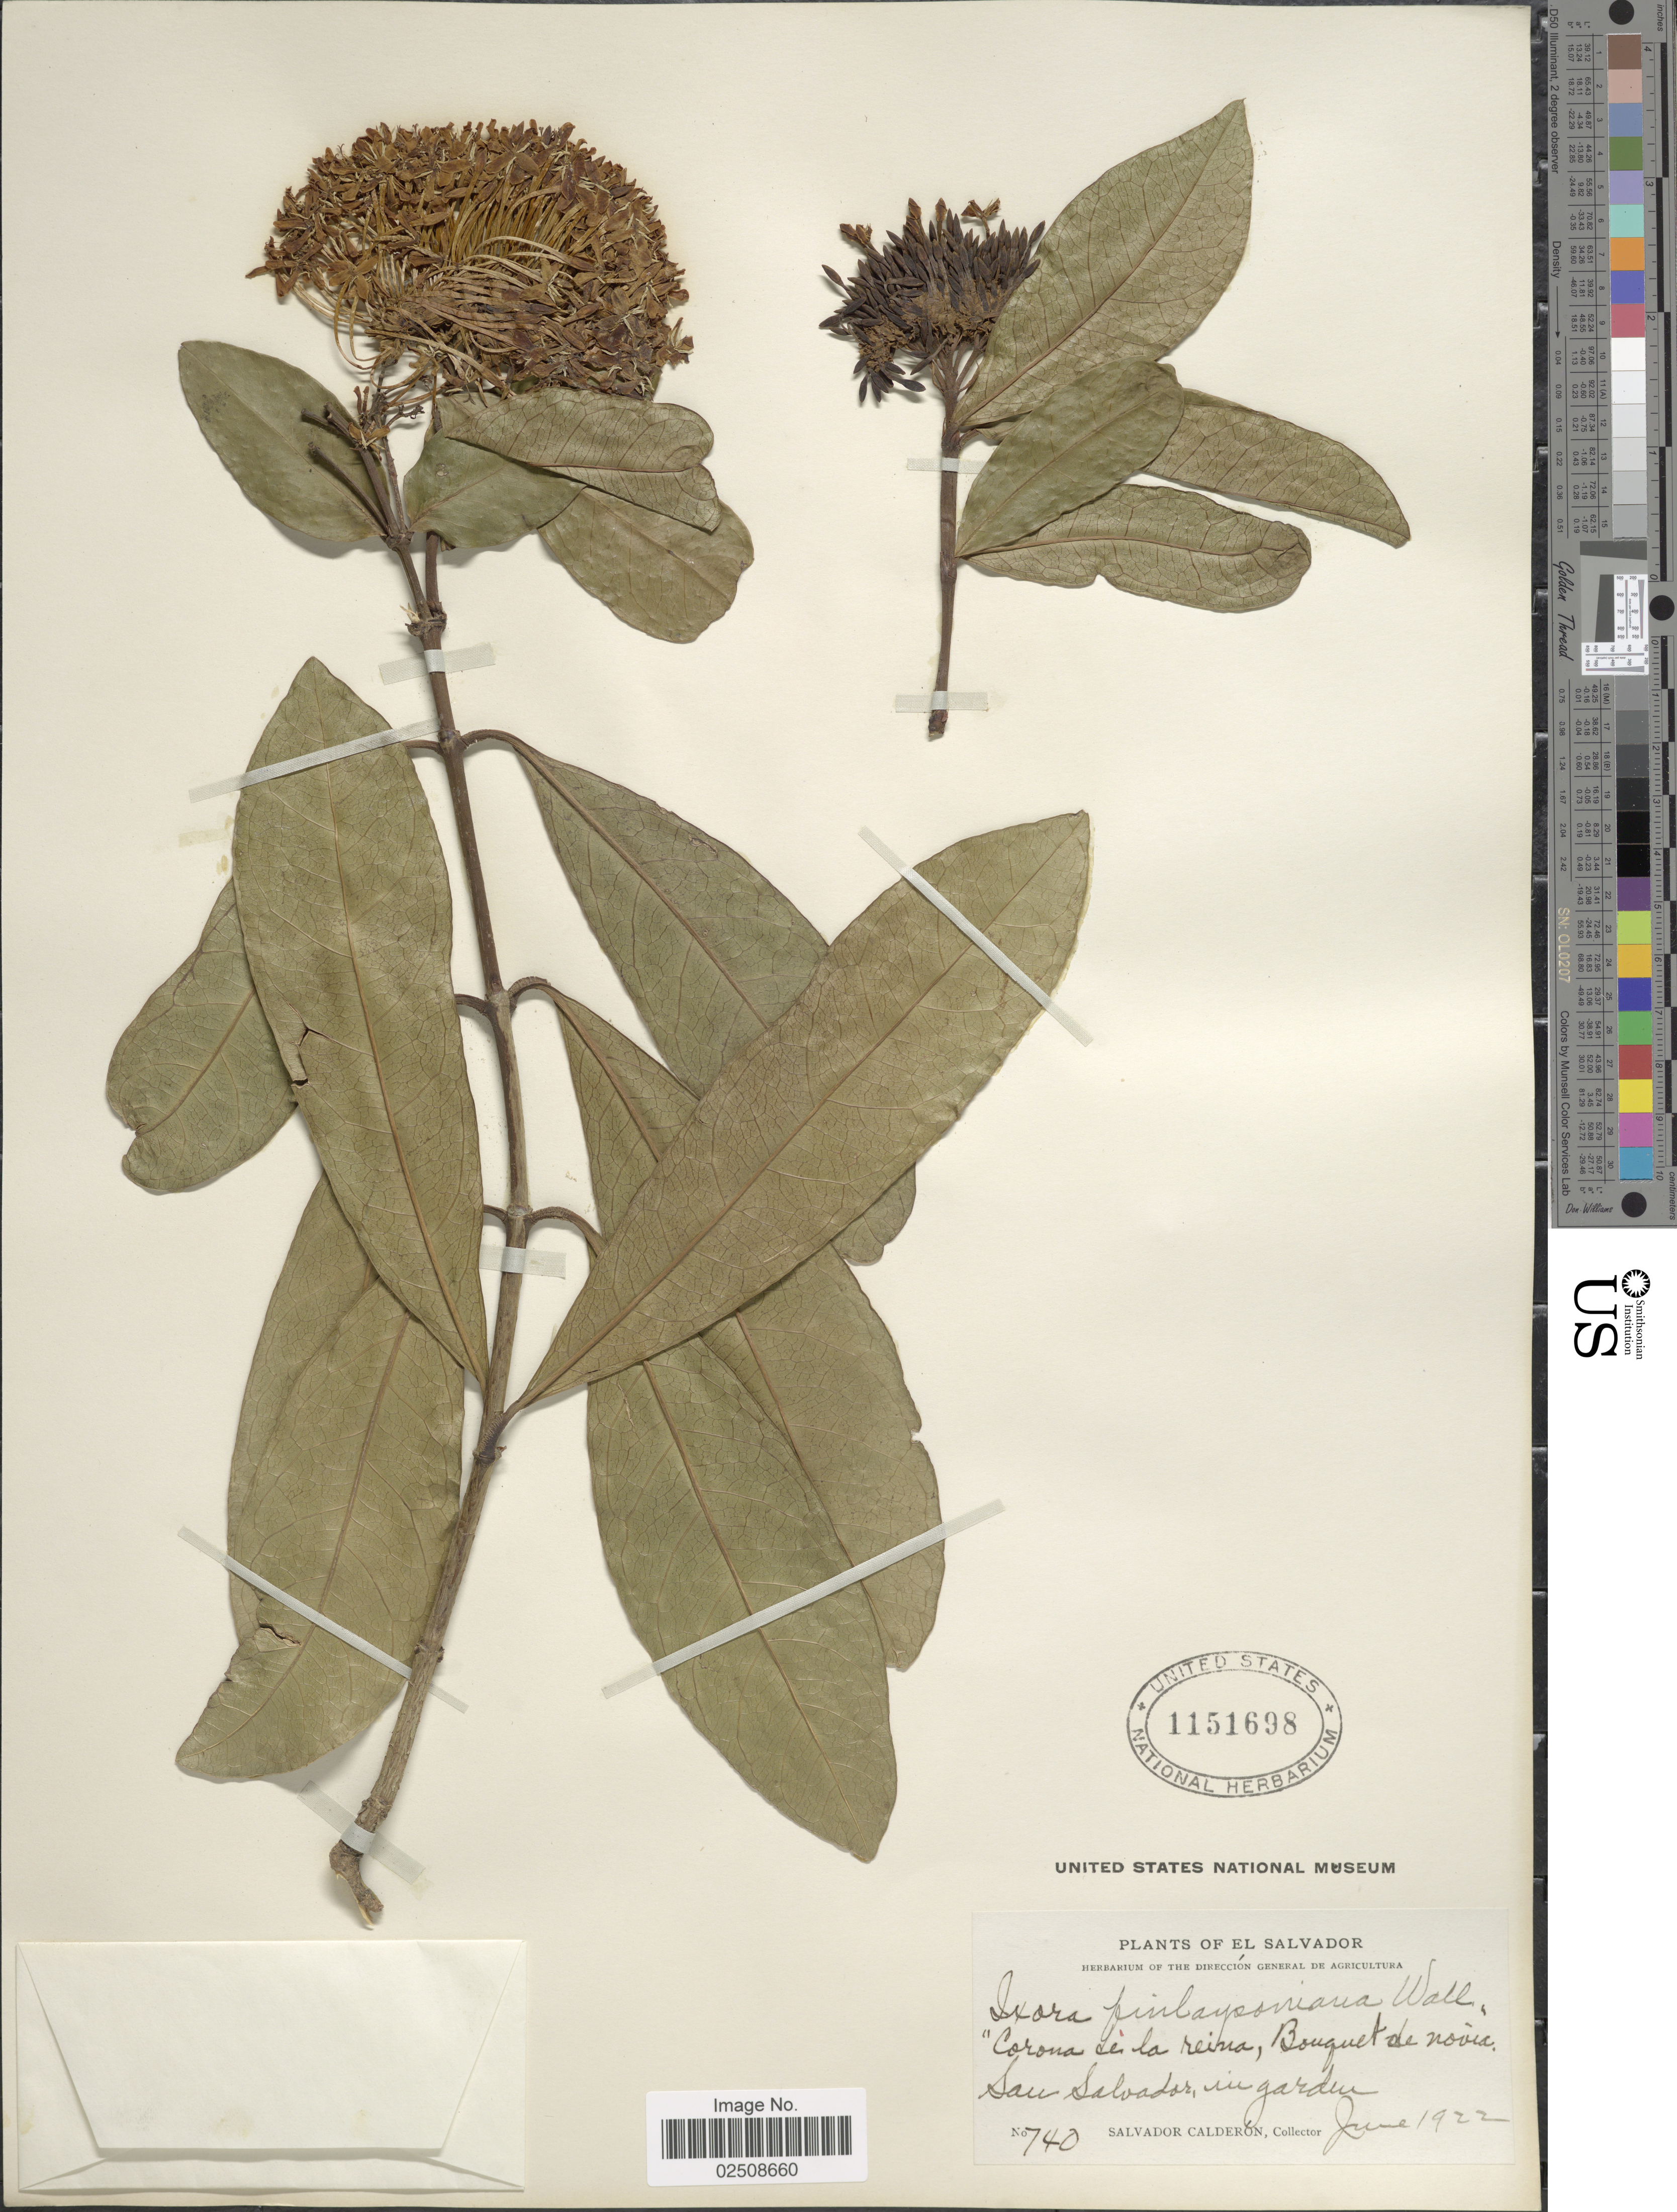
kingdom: Plantae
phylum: Tracheophyta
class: Magnoliopsida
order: Gentianales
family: Rubiaceae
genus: Ixora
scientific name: Ixora finlaysoniana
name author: Wall. ex G. Don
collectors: S. Calderón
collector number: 740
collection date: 1922-06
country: El Salvador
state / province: San Salvador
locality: San Salvador, in garden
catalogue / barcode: US 1151698